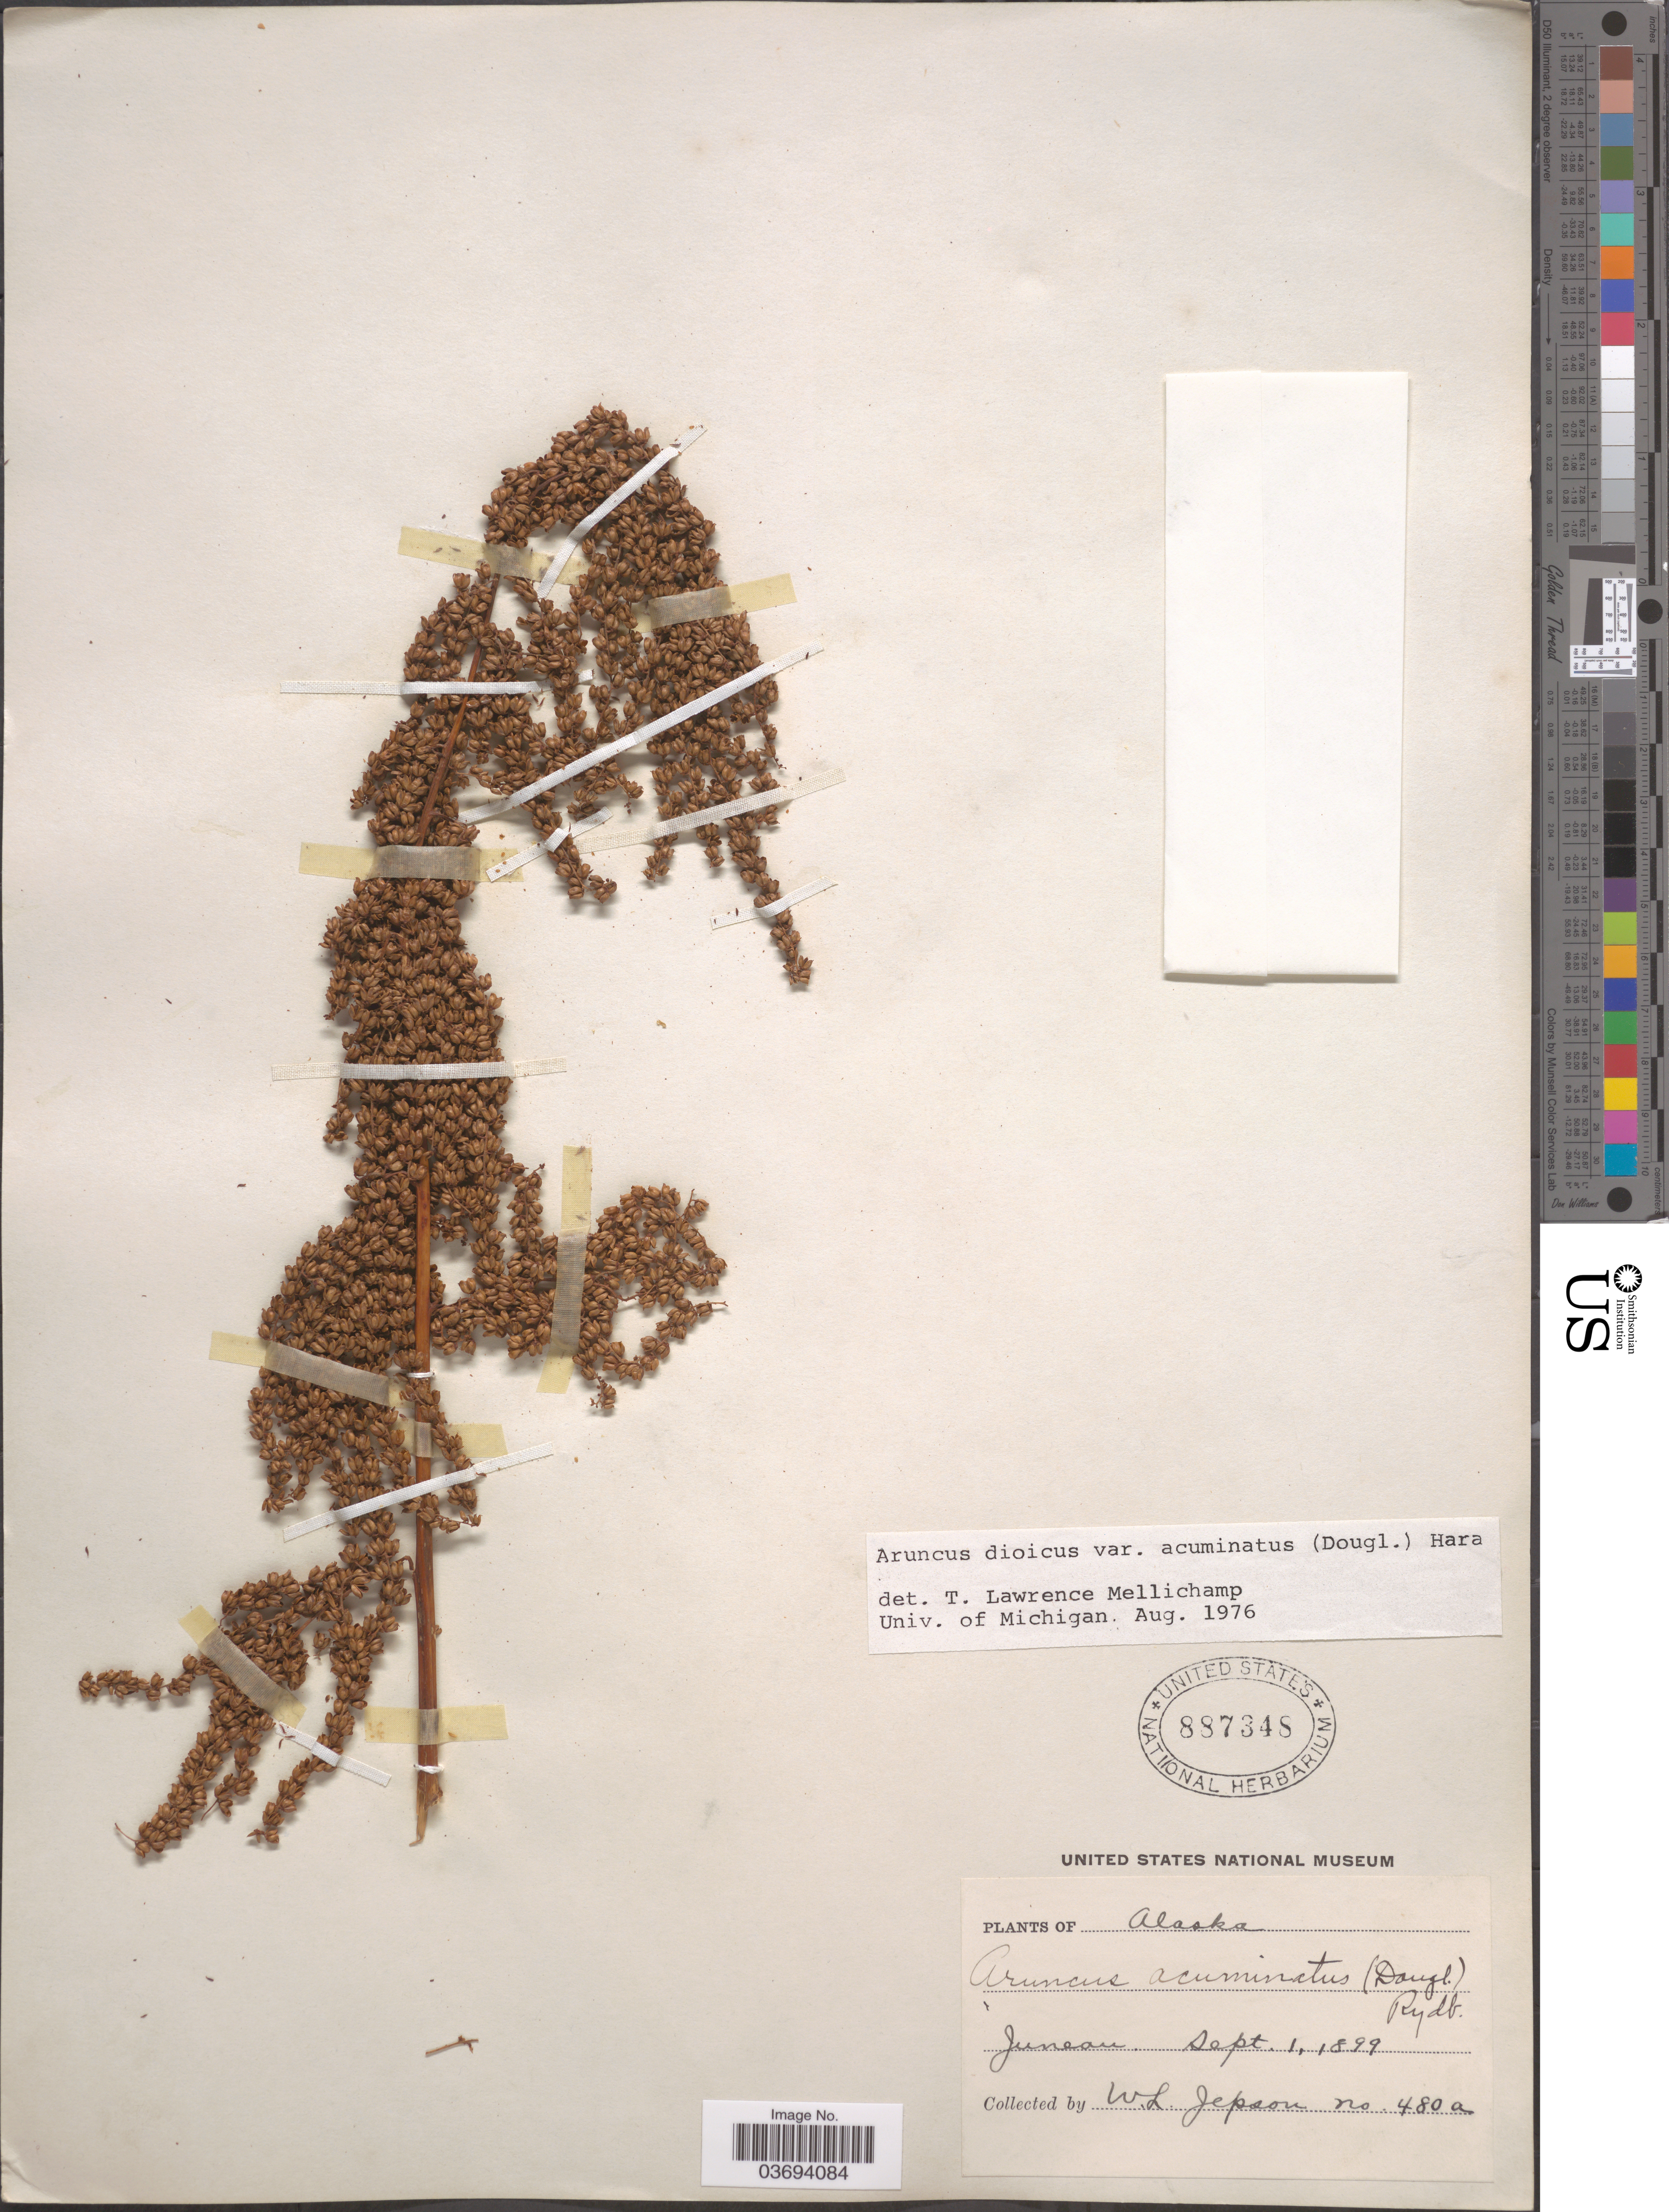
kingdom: Plantae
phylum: Tracheophyta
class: Magnoliopsida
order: Rosales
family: Rosaceae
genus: Aruncus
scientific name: Aruncus dioicus var. acuminatus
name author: (Rydb.) H. Hara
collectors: W. L. Jepson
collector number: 480a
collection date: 1899-09-01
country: United States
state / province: Alaska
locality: Juneau.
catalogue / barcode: US 887348